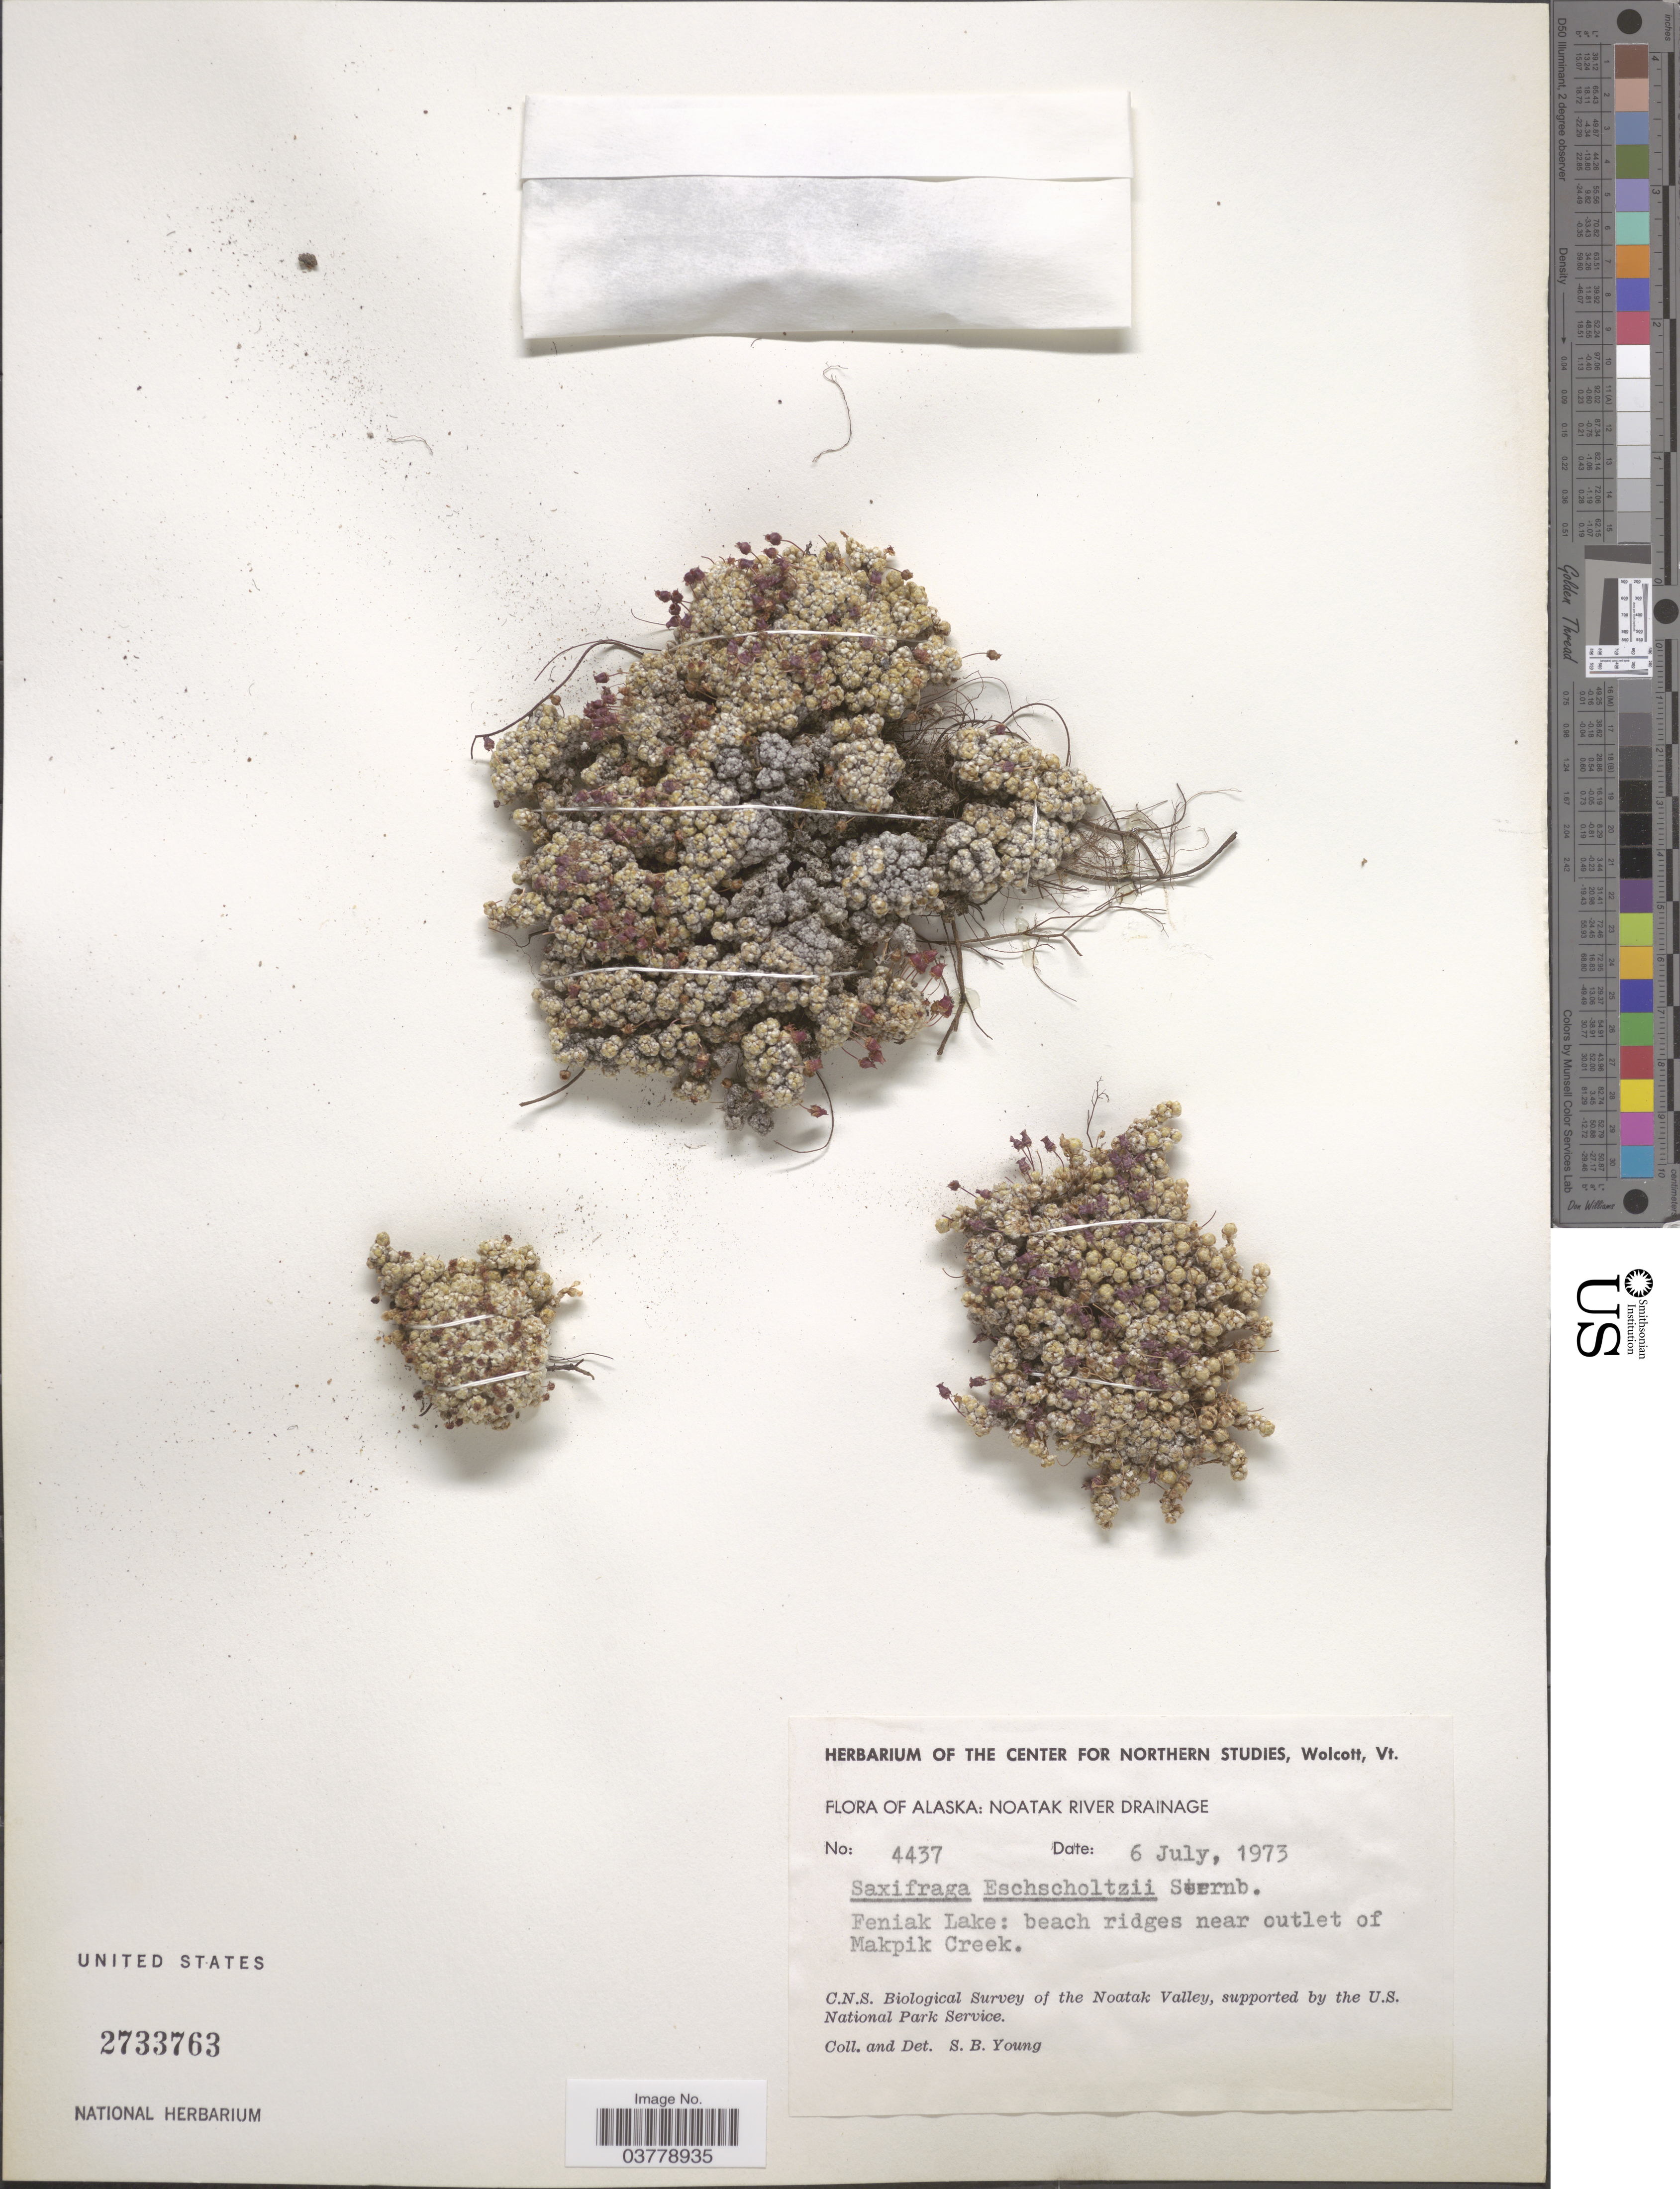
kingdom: Plantae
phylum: Tracheophyta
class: Magnoliopsida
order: Saxifragales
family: Saxifragaceae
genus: Saxifraga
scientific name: Saxifraga eschscholtzii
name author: Sternb.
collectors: S. Young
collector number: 4437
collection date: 1973-07-06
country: United States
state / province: Alaska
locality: Noatak River Drainage. Feniak Lake: beach ridges near outlet of Makpik Creek. Noatak Valley.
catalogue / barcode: US 2733763